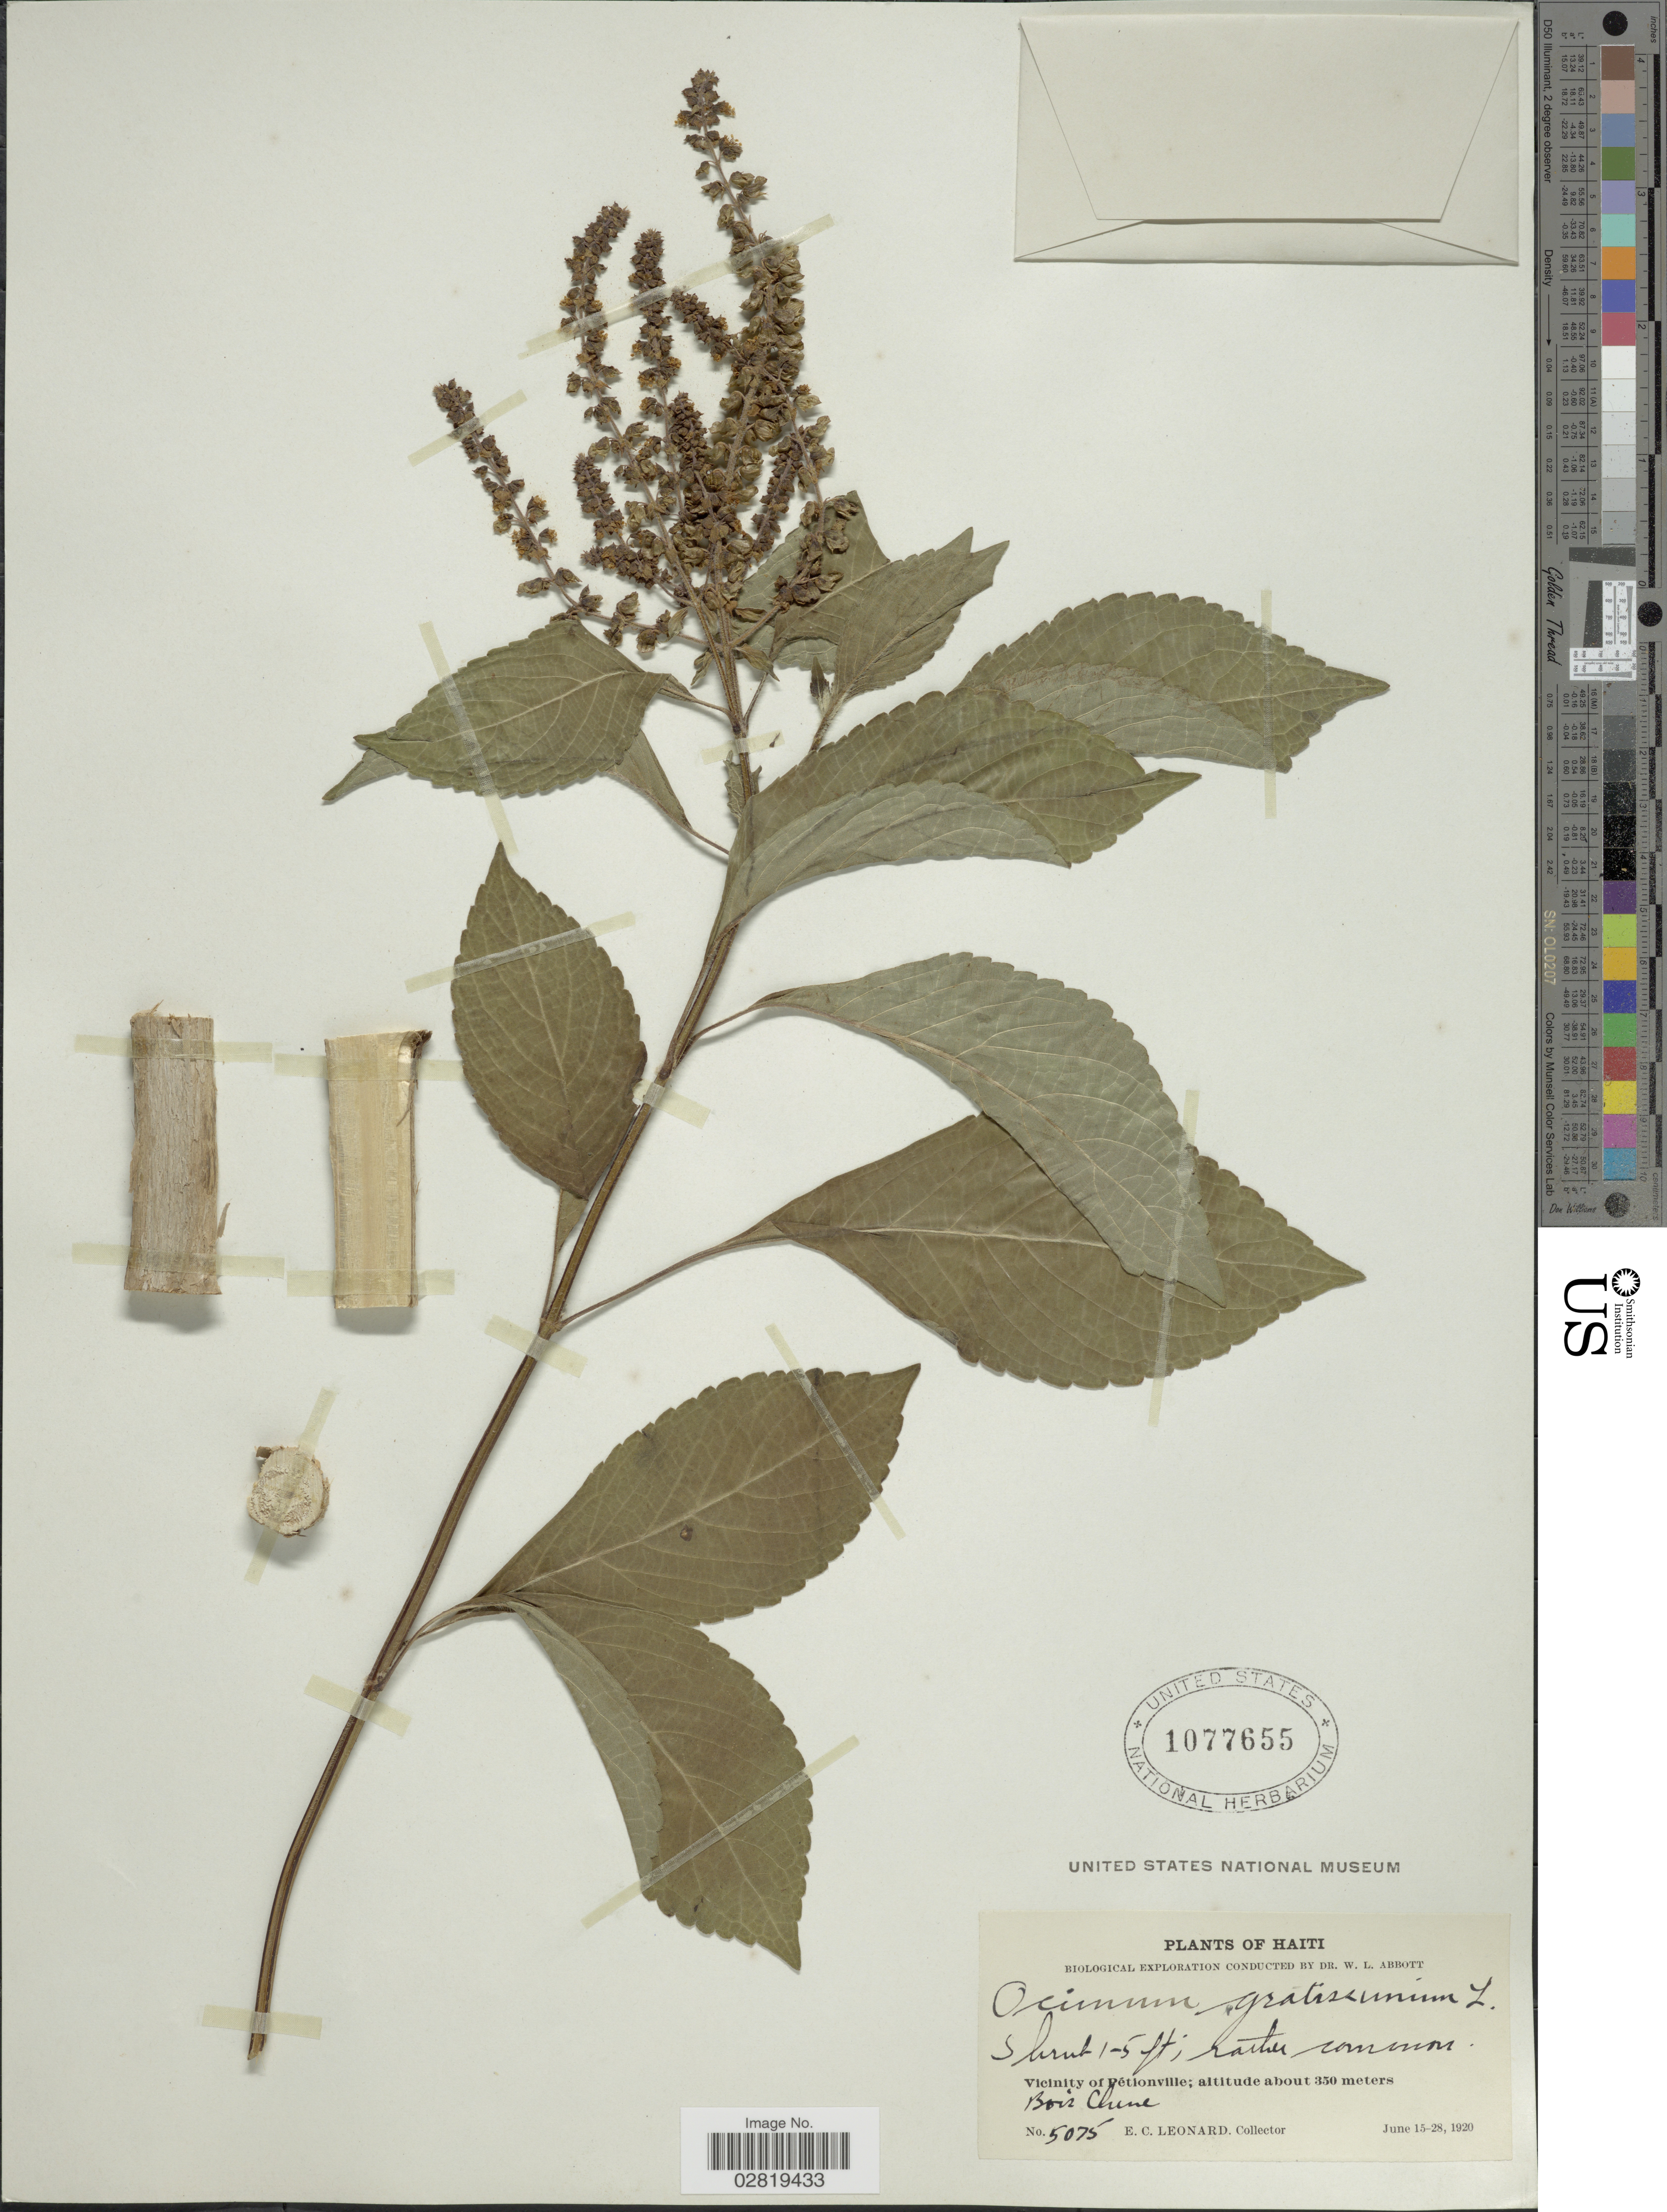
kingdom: Plantae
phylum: Tracheophyta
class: Magnoliopsida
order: Lamiales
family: Lamiaceae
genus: Ocimum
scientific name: Ocimum gratissimum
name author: L.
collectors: E. C. Leonard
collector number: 5075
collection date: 1920-06-15/1920-06-28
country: Haiti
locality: Vicinity of Pétionville. Bois Chine.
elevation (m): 350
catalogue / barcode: US 1077655